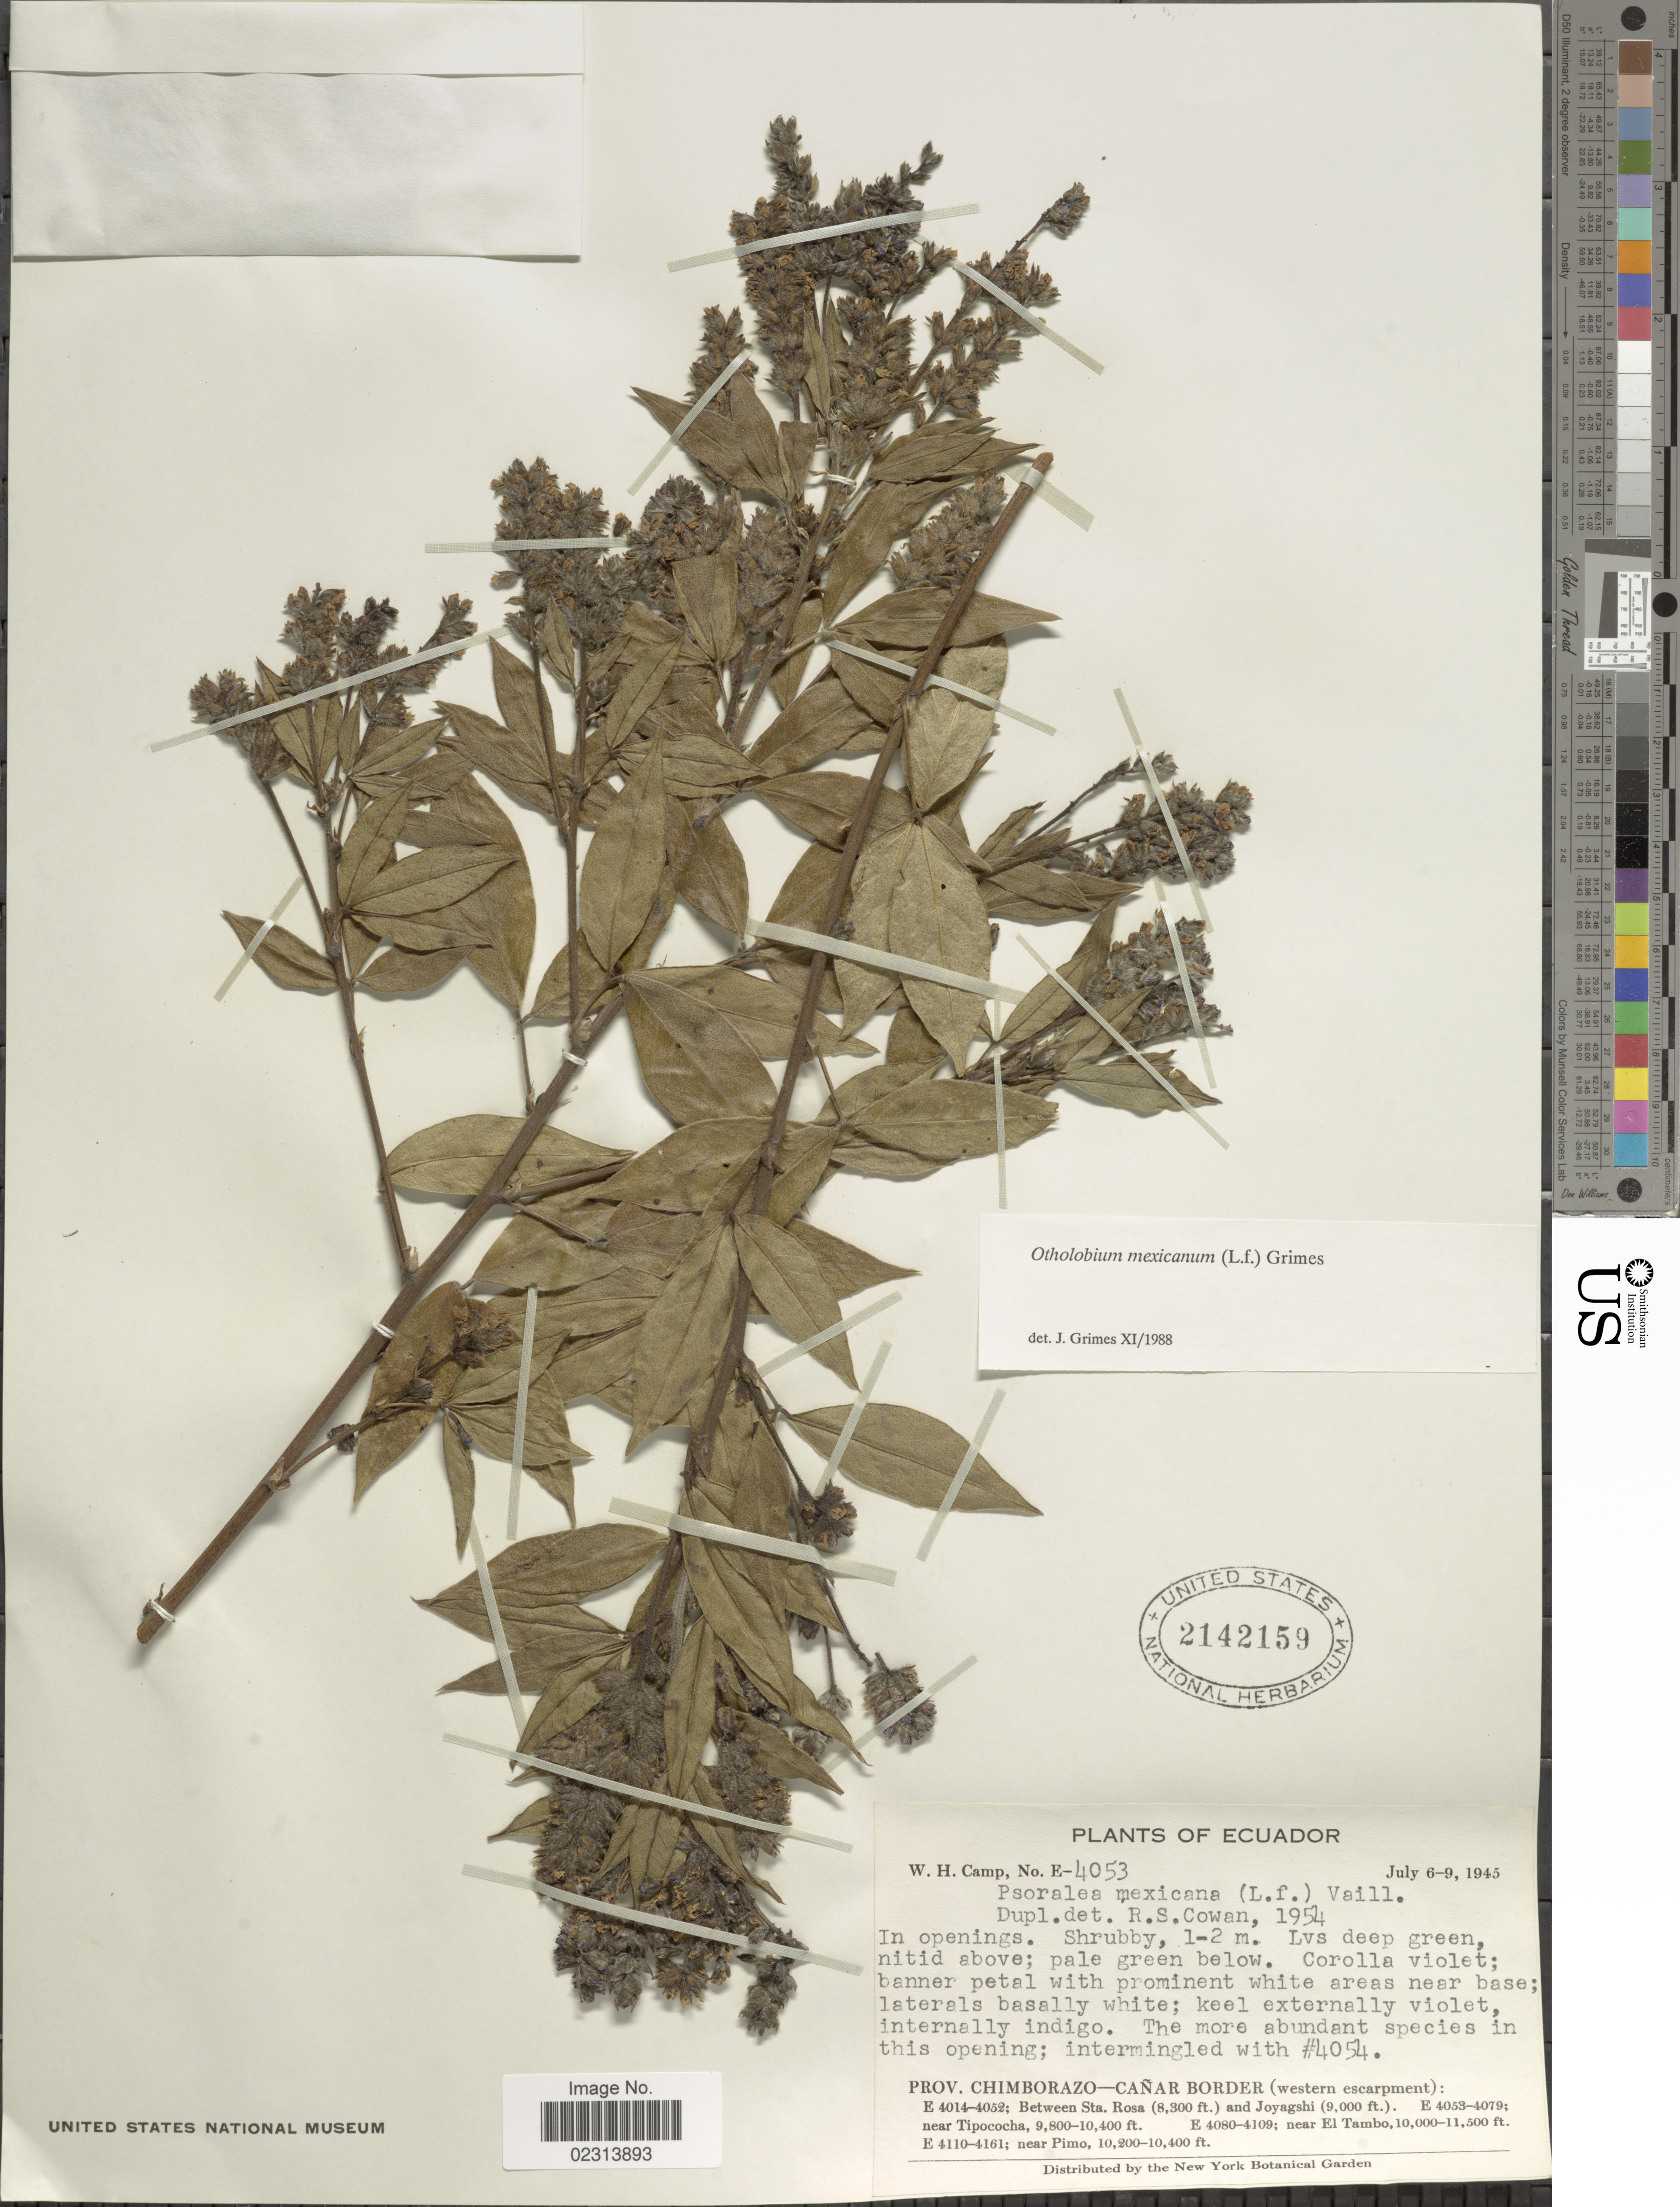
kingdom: Plantae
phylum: Tracheophyta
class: Magnoliopsida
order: Fabales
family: Fabaceae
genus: Otholobium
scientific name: Otholobium mexicanum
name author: (L. f.) J.W. Grimes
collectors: W. H. Camp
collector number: E-4053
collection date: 1945-07-06/1945-07-09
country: Ecuador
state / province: Chimborazo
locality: Prov. Chimborazo-Canar Border (western escarpment), E 4014-4052; between Sta. Rosa and Joyagshi, near Tipococha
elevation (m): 2530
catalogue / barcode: US 2142159